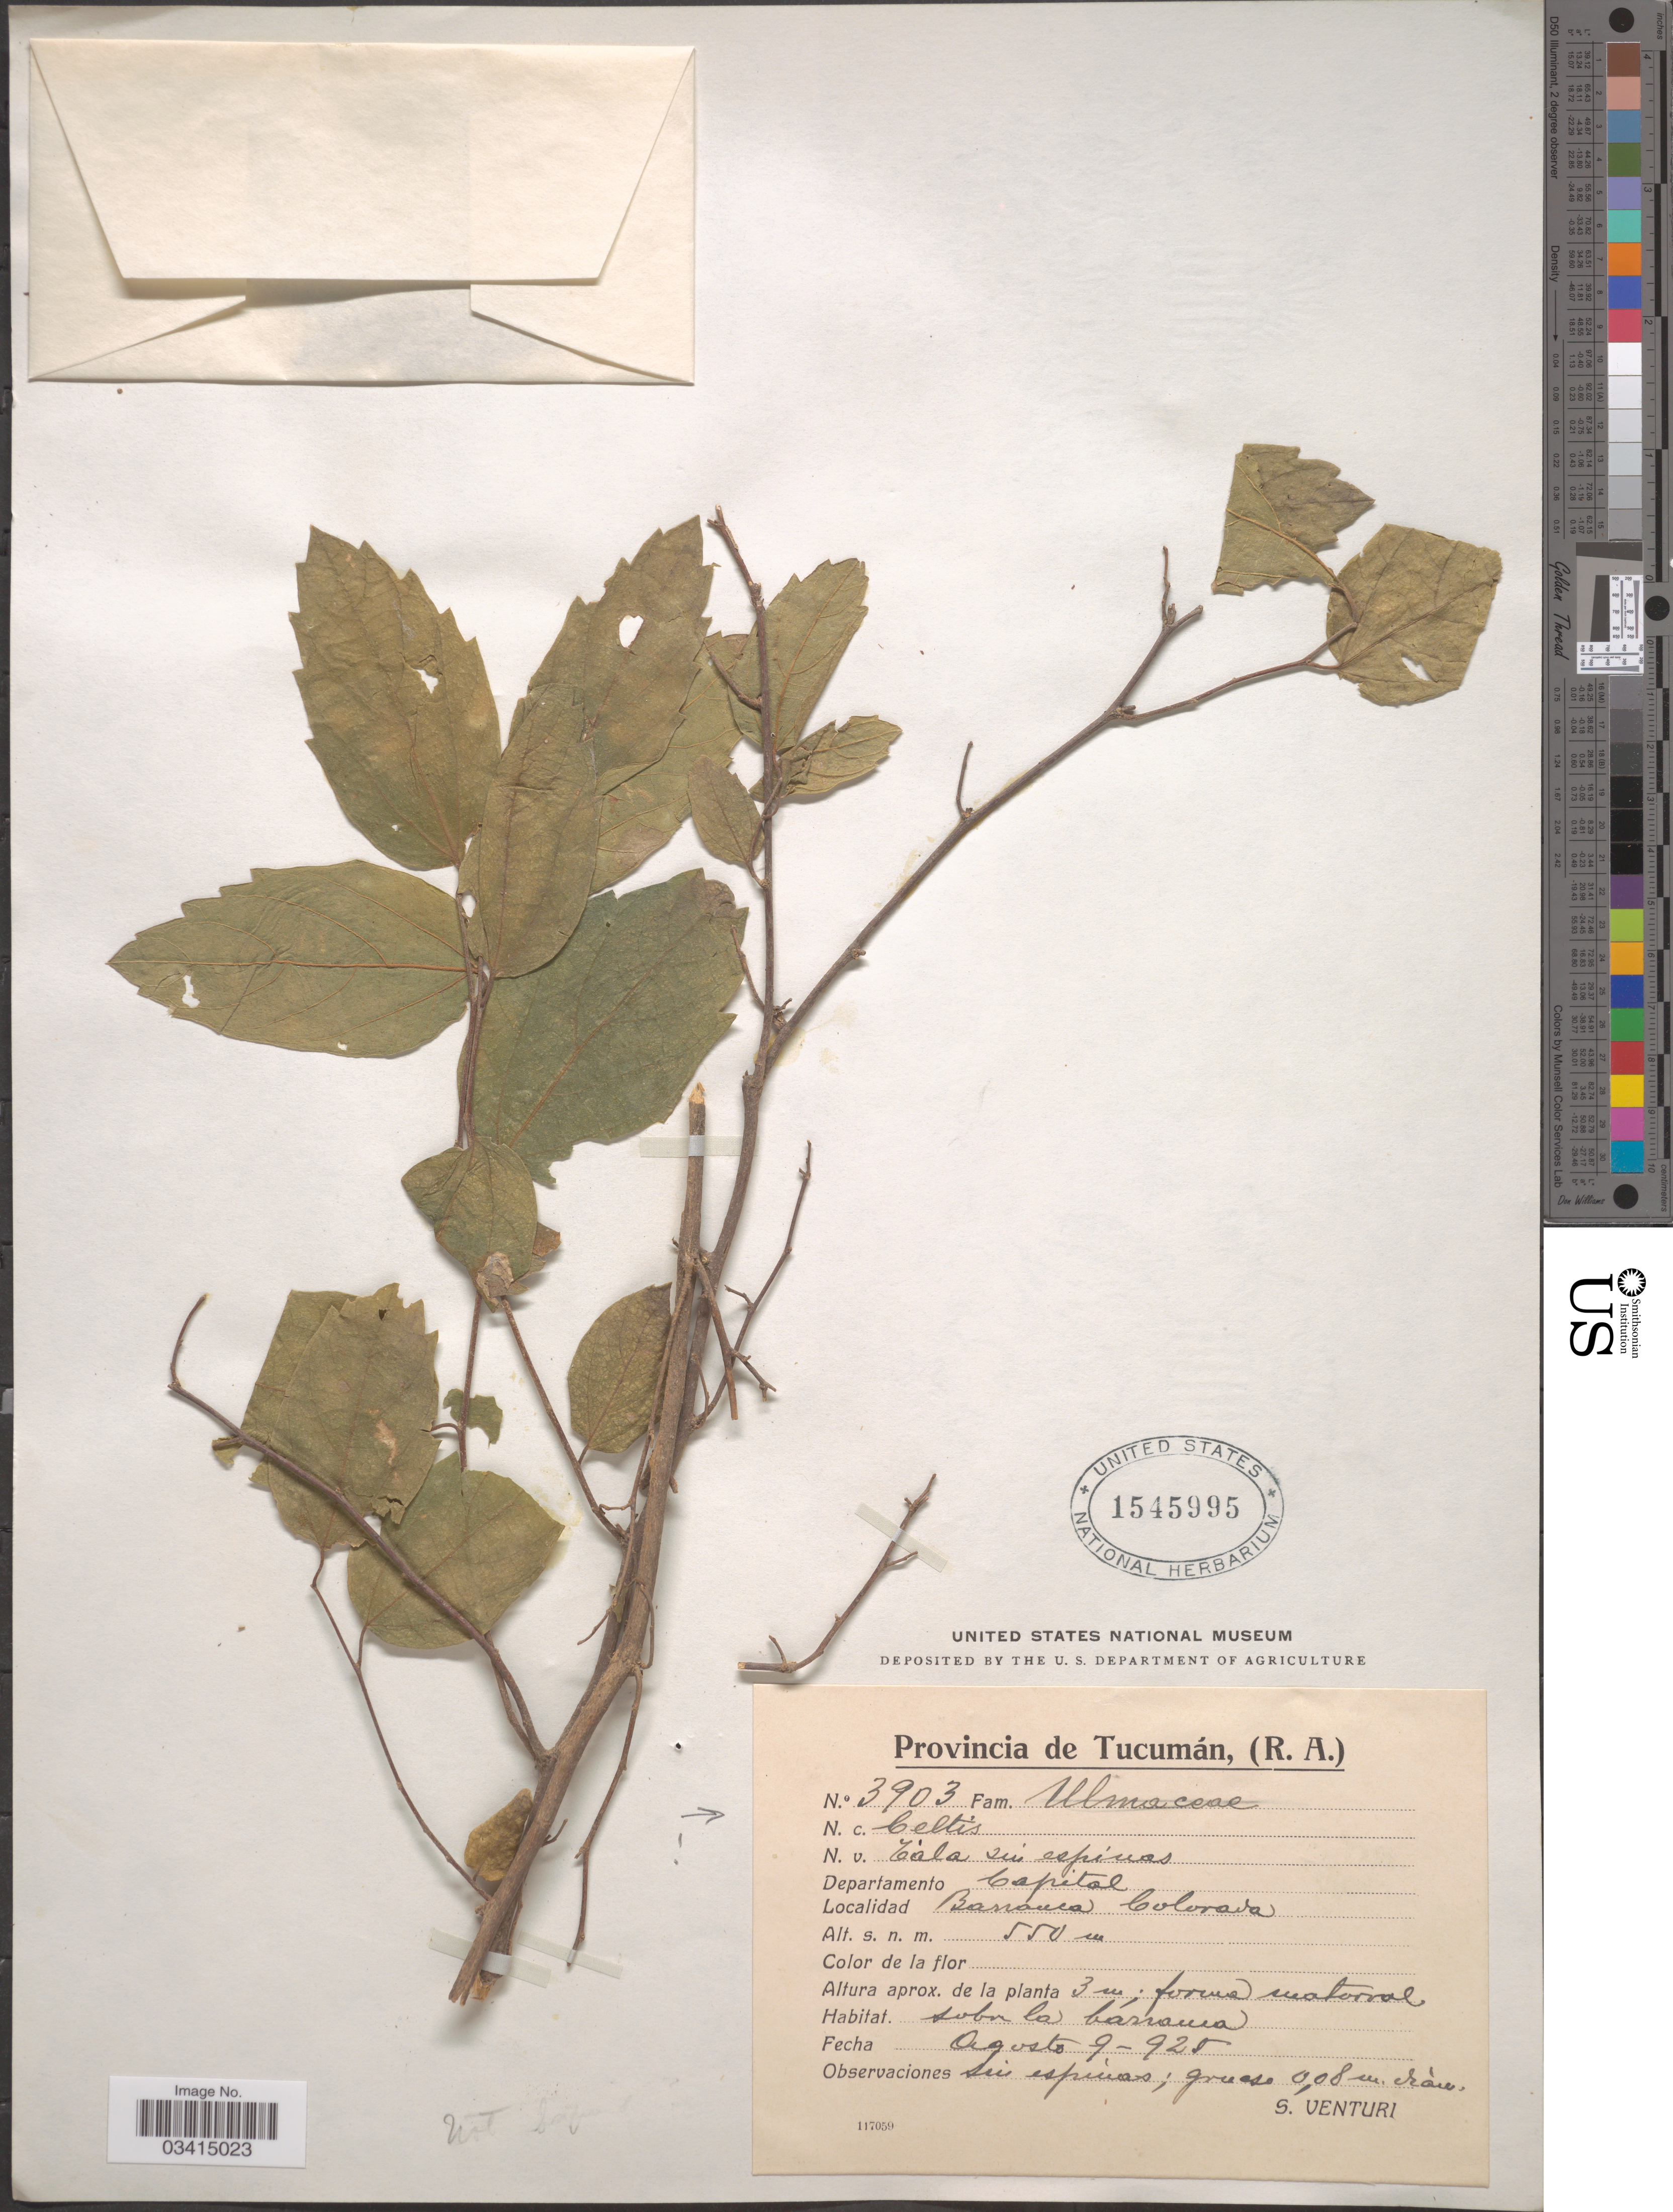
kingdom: Plantae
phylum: Tracheophyta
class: Magnoliopsida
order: Rosales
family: Cannabaceae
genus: Celtis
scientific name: Celtis sp.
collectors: S. Venturi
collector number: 3903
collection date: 1925-08-09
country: Argentina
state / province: Tucuman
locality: Departamento Capital. Barranca Colorada.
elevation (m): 550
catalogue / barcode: US 1545995